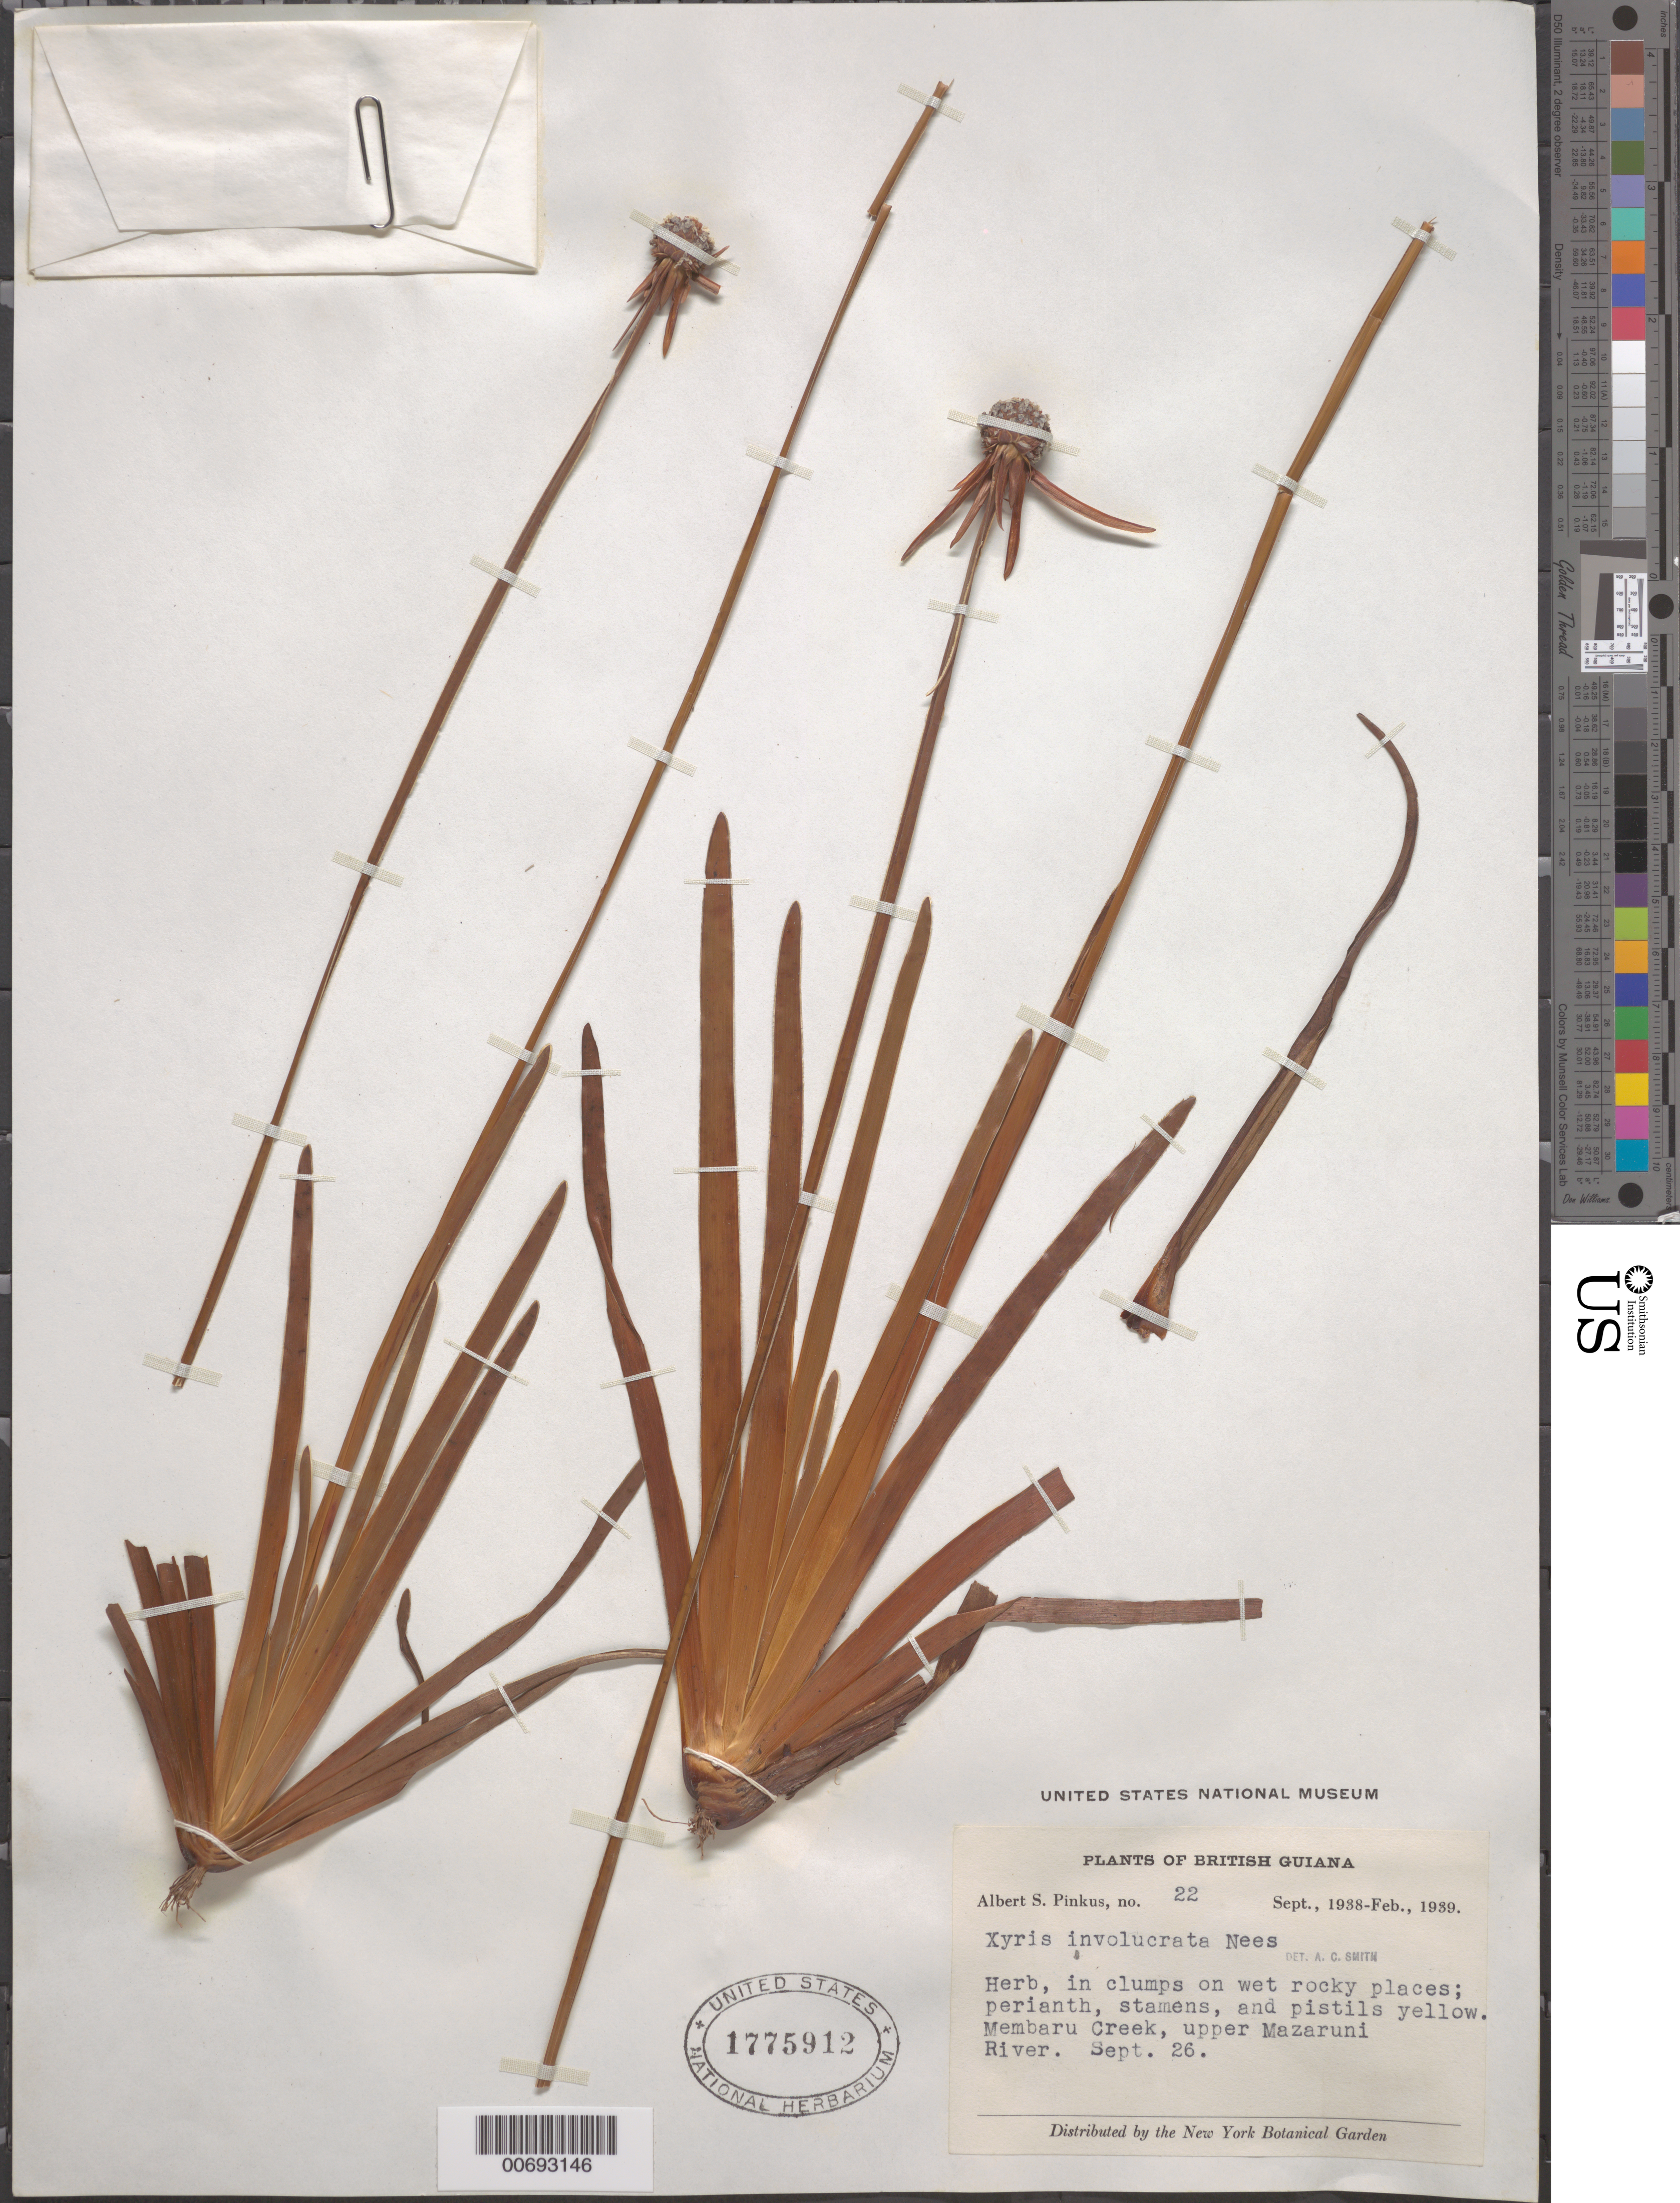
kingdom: Plantae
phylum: Tracheophyta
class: Liliopsida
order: Poales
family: Xyridaceae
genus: Xyris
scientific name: Xyris involucrata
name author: Nees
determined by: Smith, A. C.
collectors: A. Pinkus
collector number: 22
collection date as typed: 26-Sep-38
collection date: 1938-09-26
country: Guyana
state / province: Cuyuni-Mazaruni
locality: Membaru Creek, upper Mazaruni R.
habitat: Wet rocky places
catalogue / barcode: US 1775912